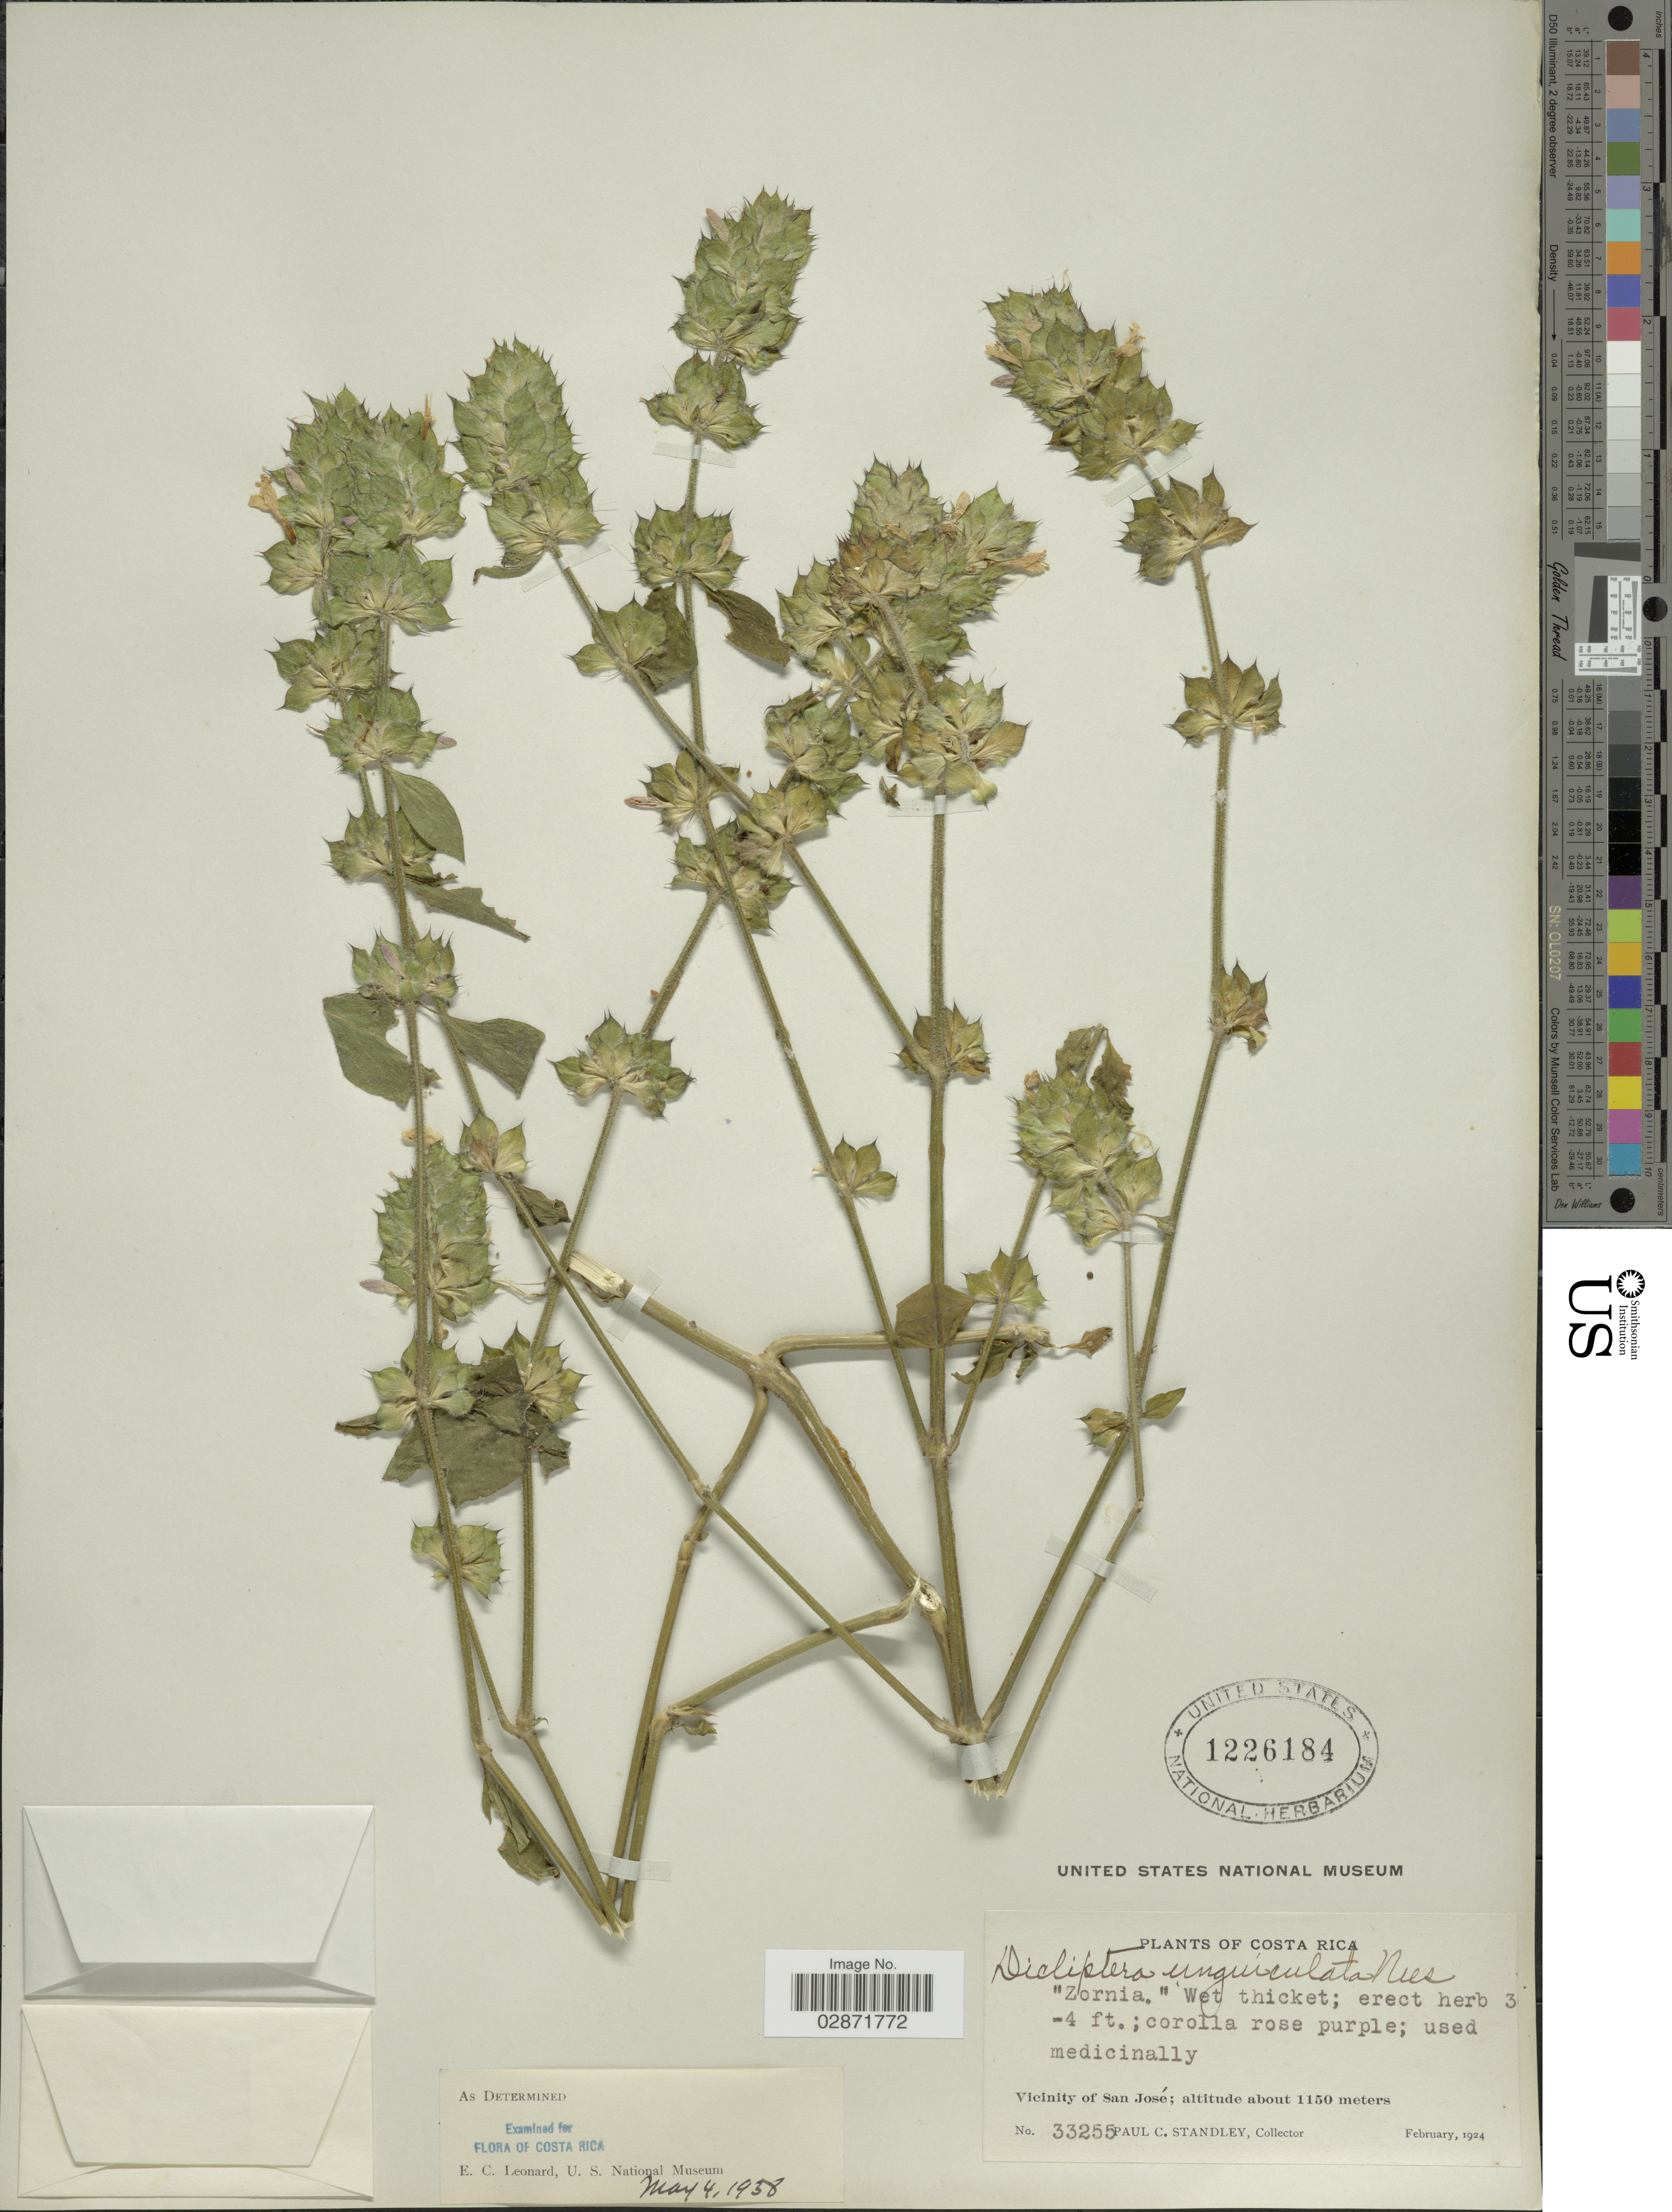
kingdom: Plantae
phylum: Tracheophyta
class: Magnoliopsida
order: Lamiales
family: Acanthaceae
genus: Dicliptera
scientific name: Dicliptera unguiculata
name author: Nees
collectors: P. C. Standley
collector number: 33255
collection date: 1924-02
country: Costa Rica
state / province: San José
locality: Vicinity of San José.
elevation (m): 1150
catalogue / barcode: US 1226184